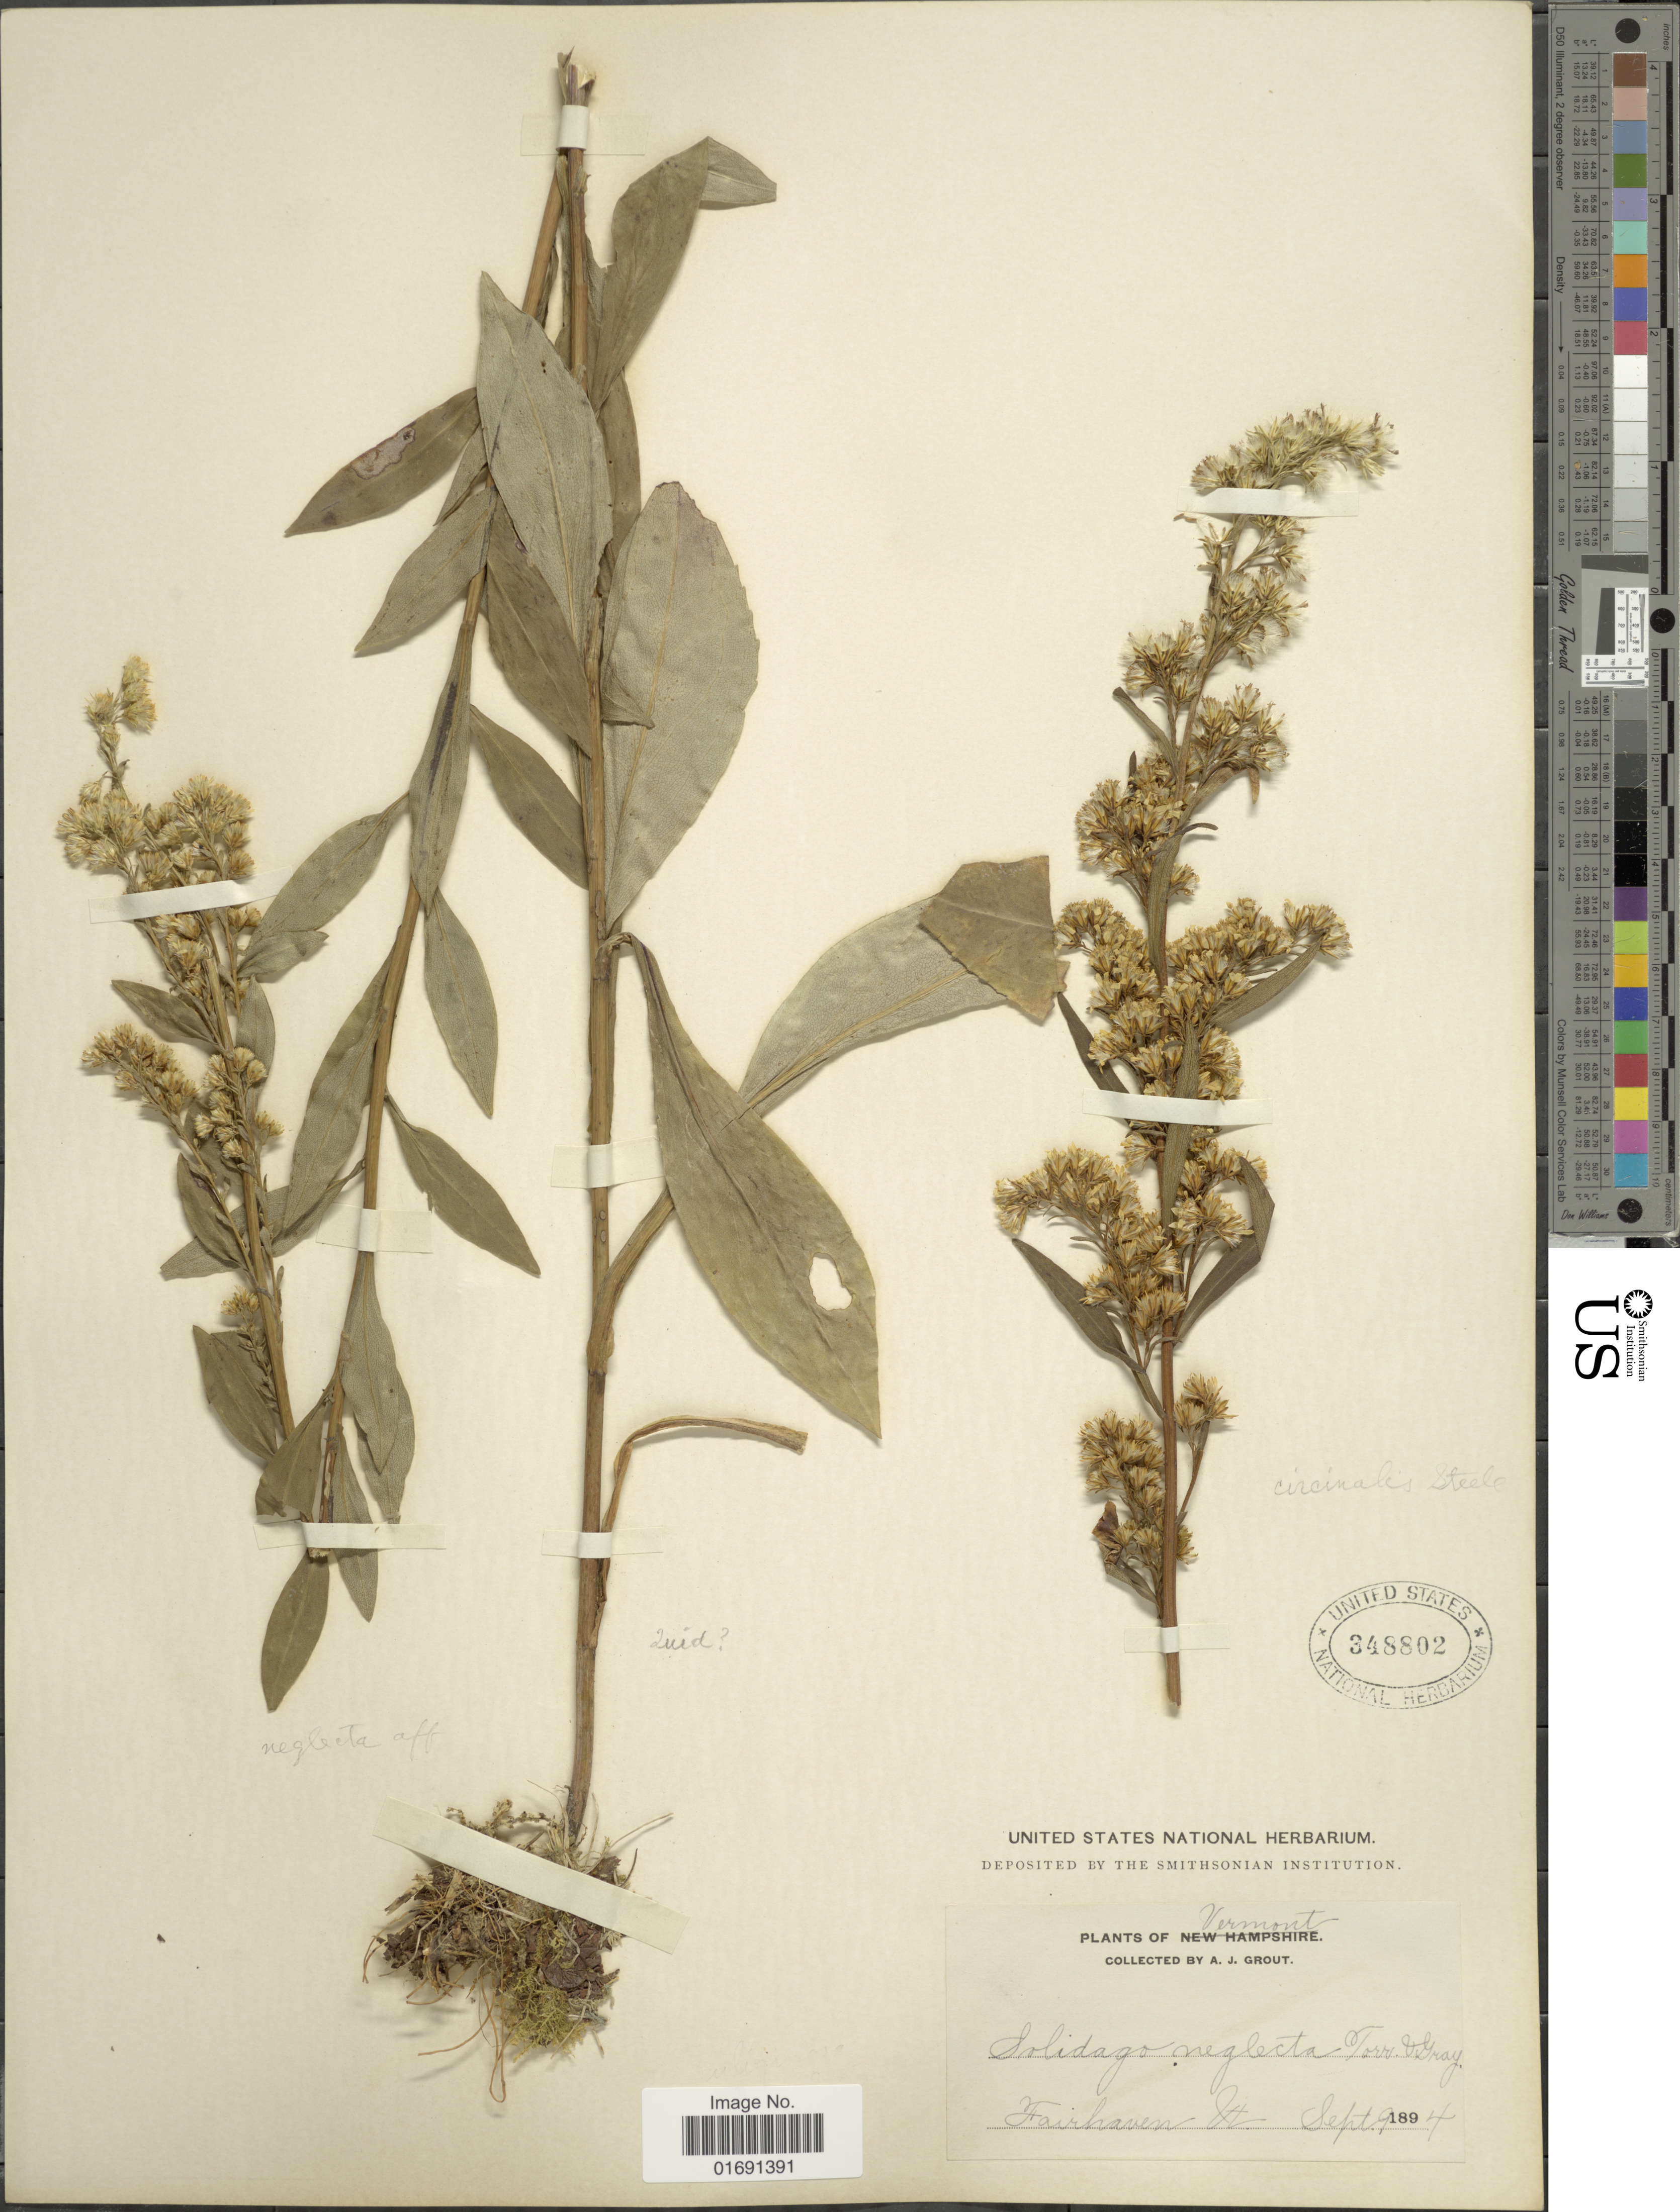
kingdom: Plantae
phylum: Tracheophyta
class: Magnoliopsida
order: Asterales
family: Asteraceae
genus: Solidago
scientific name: Solidago uniligulata var. neglecta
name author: Fernald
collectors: A. J. Grout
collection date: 1894-09-09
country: United States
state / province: Vermont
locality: Fairhaven, Vt.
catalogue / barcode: US 348802